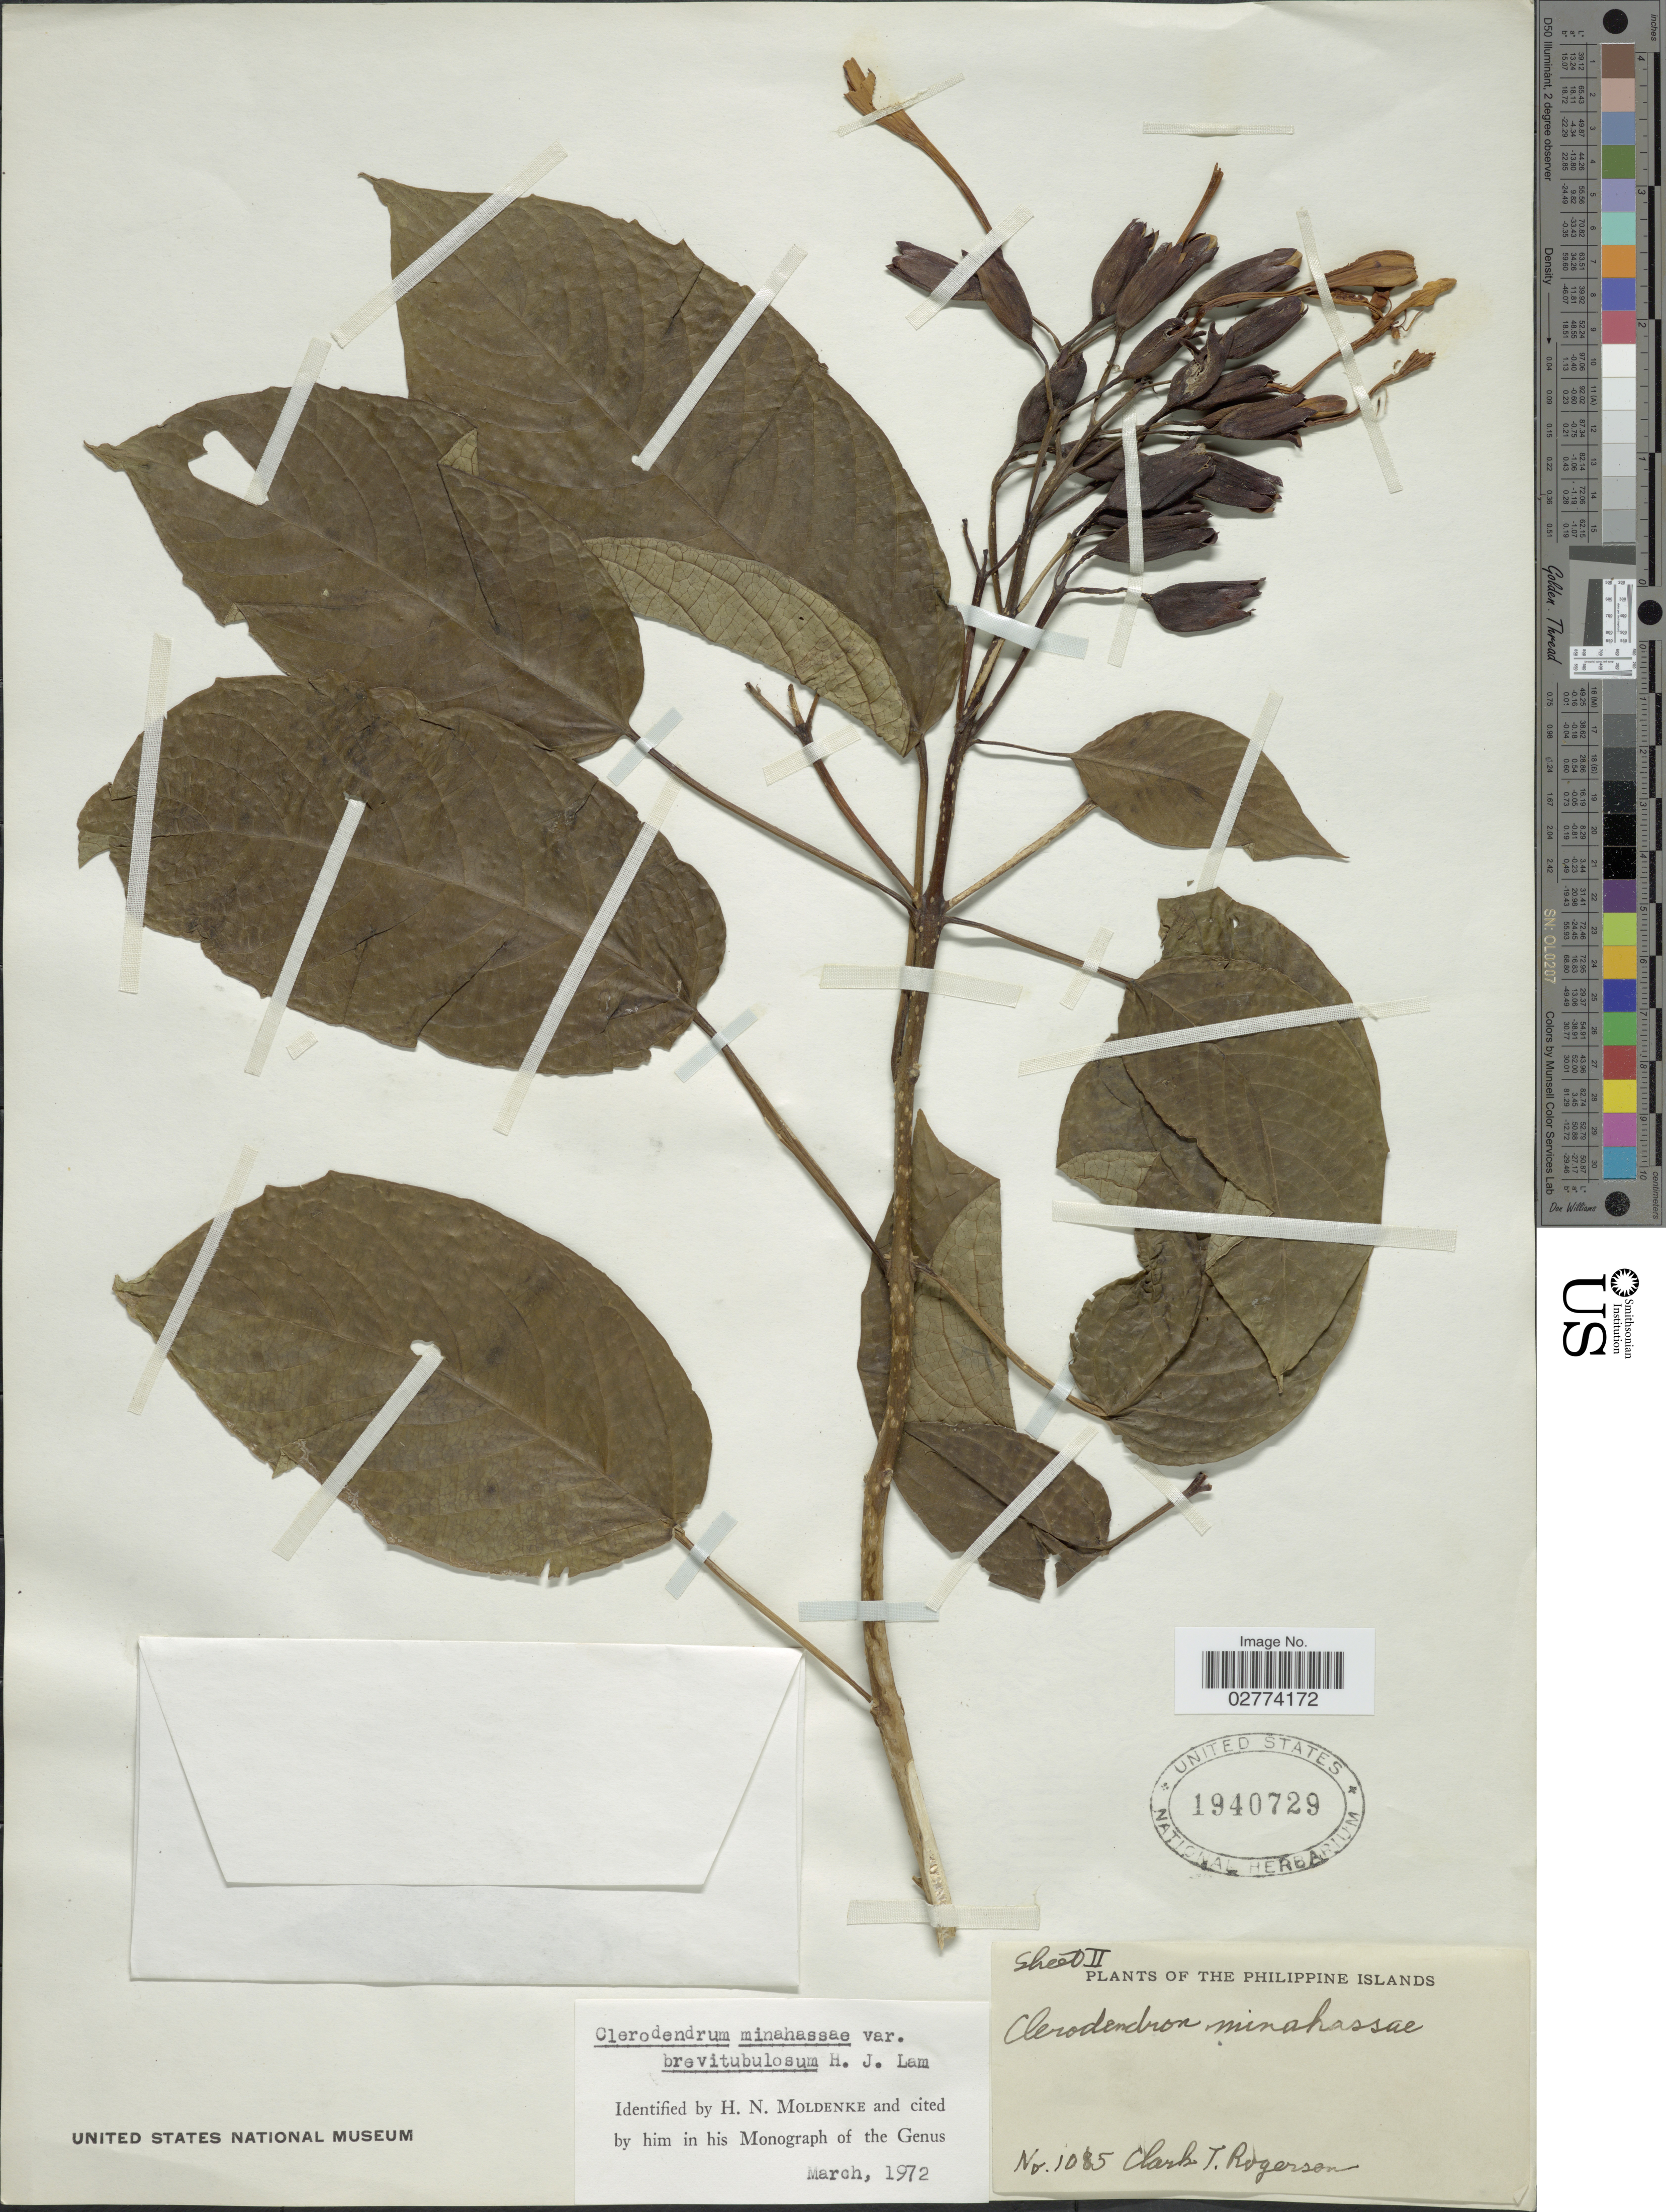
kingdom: Plantae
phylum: Tracheophyta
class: Magnoliopsida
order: Lamiales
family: Lamiaceae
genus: Clerodendrum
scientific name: Clerodendrum minahassae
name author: Teysm. & Binn.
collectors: C. Rogerson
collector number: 1085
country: Philippines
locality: The Philippine Islands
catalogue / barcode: US 1940729